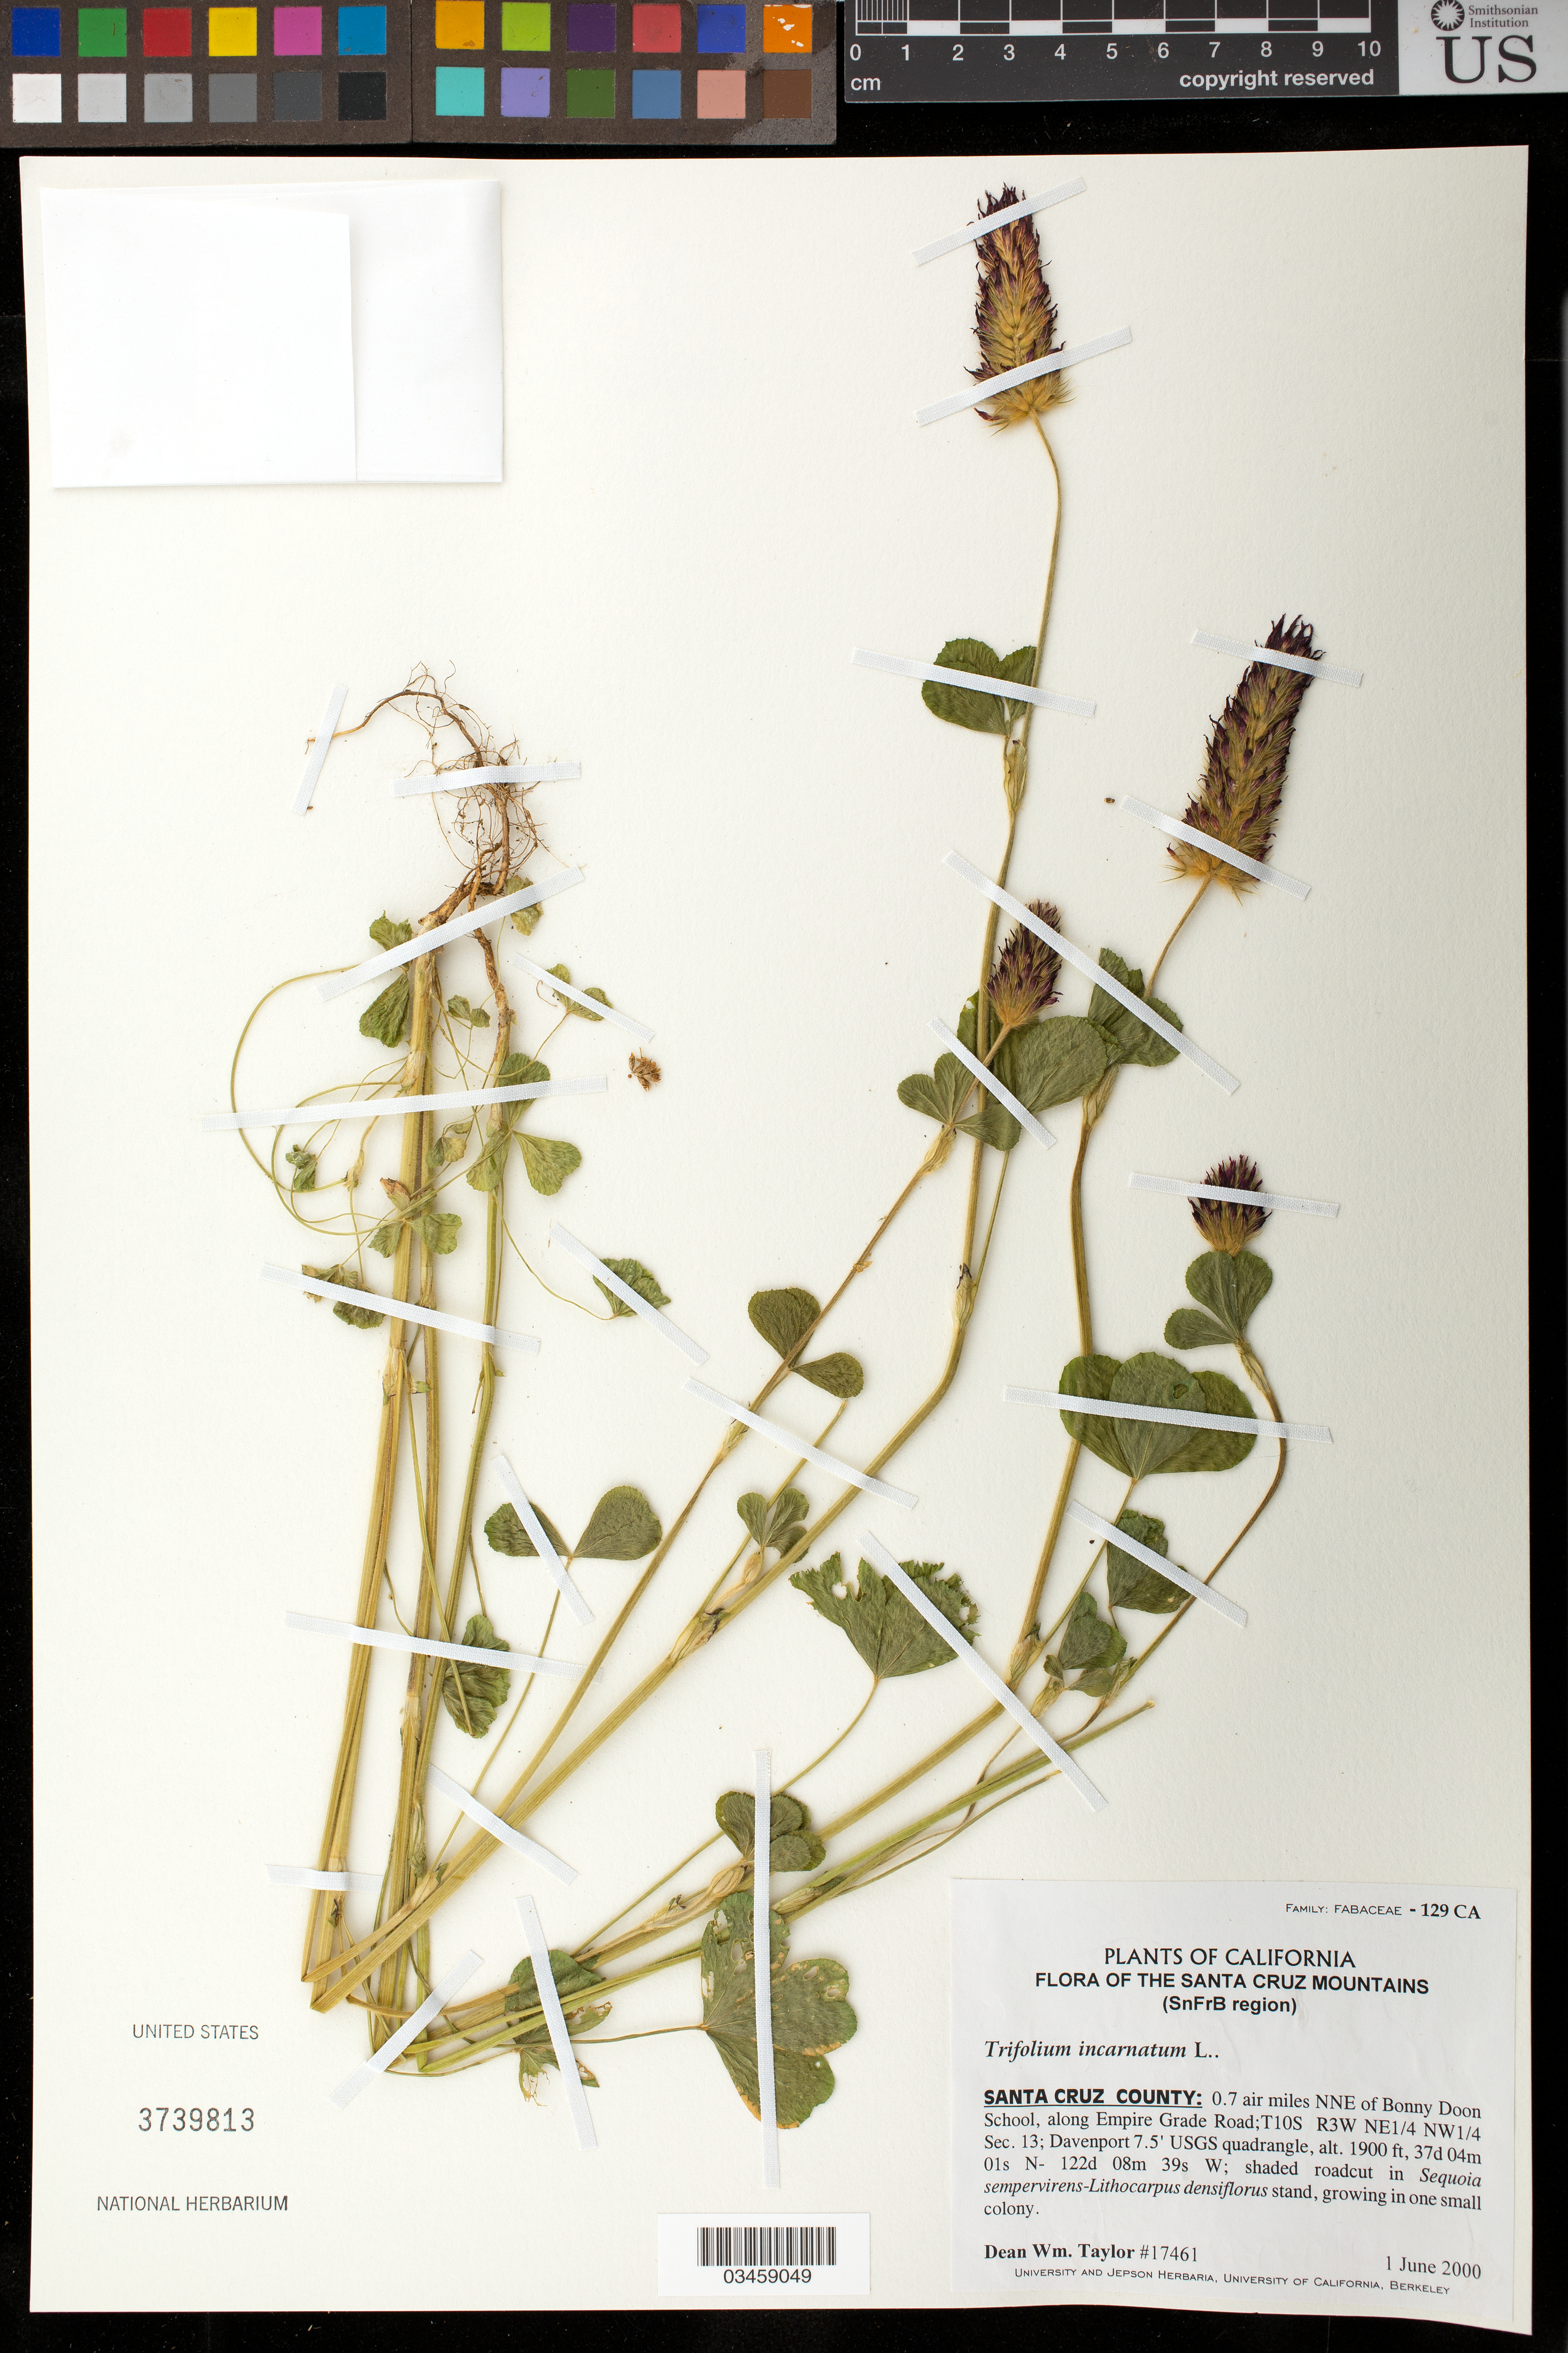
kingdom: Plantae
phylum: Tracheophyta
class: Magnoliopsida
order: Fabales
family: Fabaceae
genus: Trifolium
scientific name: Trifolium incarnatum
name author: L.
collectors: D. W. Taylor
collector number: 17461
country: United States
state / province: California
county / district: Santa Cruz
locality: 0.7 air mi. NNE of Bonny Doon School, along Empire Road. T10S R3W NE1/4 NW1/4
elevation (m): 579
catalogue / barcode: US 3739813